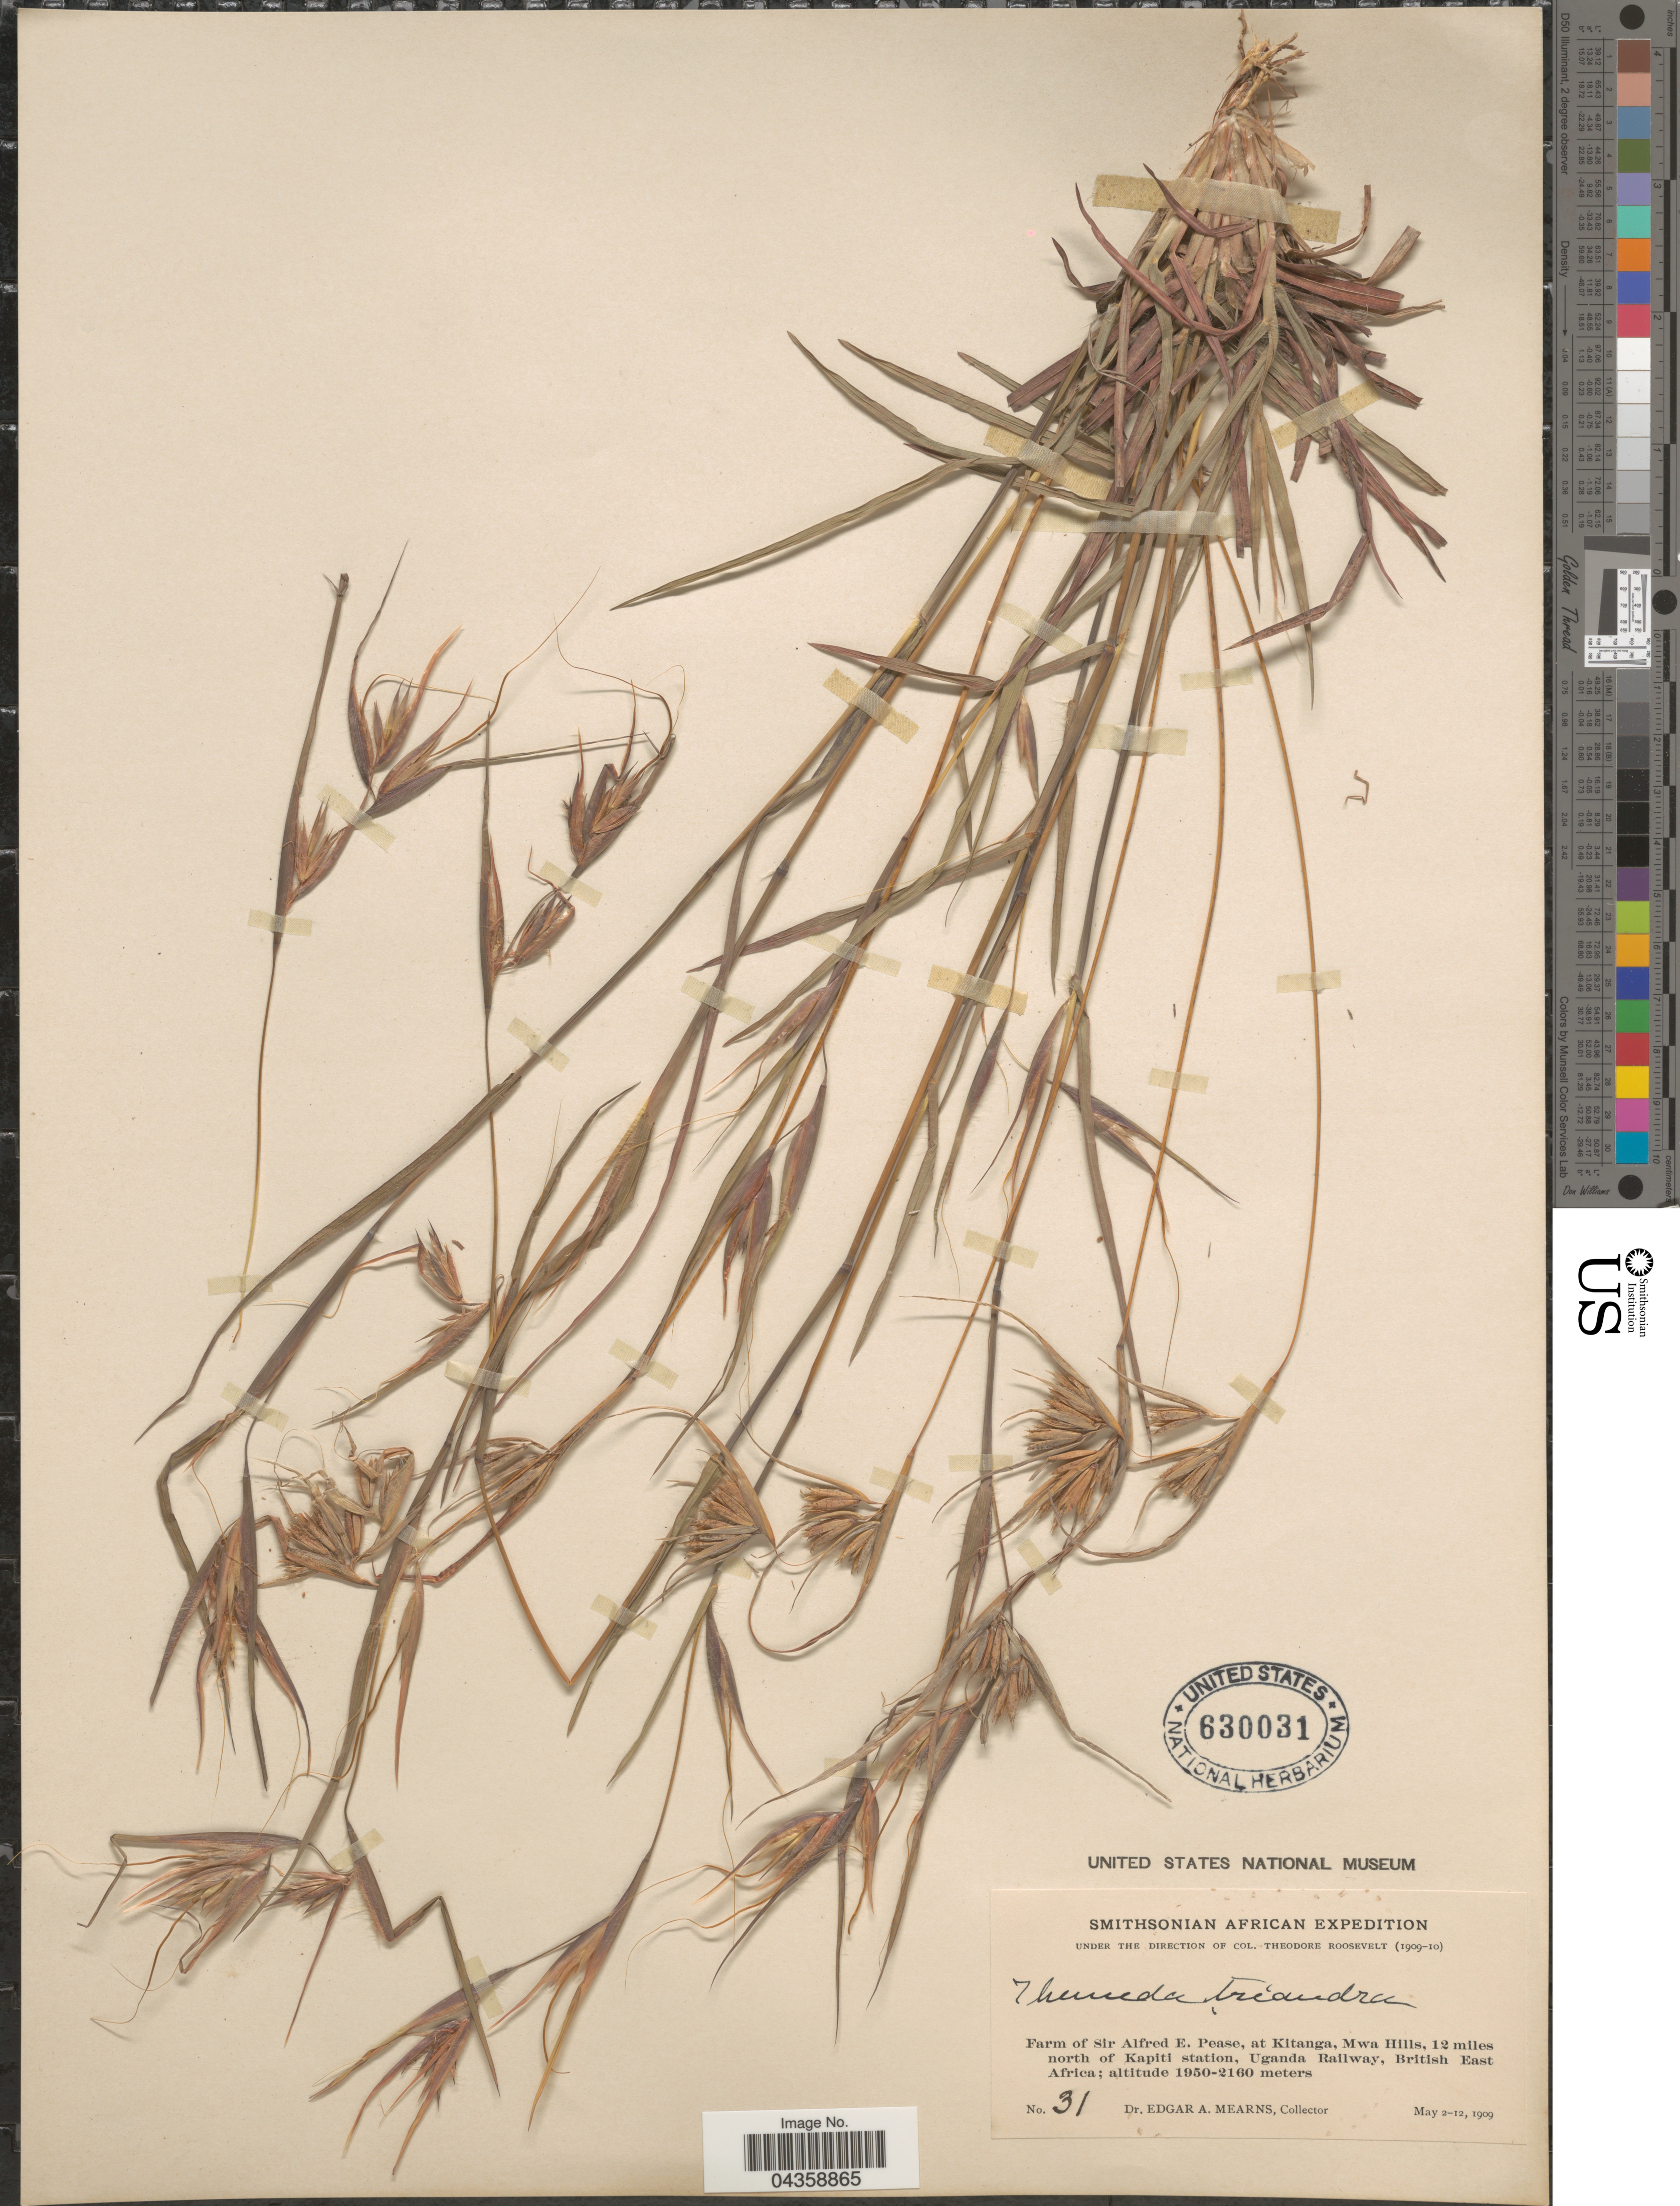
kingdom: Plantae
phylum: Tracheophyta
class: Liliopsida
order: Poales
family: Poaceae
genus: Themeda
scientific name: Themeda triandra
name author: Forssk.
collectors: E. A. Mearns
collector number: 31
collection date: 1909-05-02/1909-05-12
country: Uganda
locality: Smithsonian African Expedition. Farm of Sir Alfred E. Pease, at Kitanga, Mwa Hills, 12 miles north of Kapiti station, Uganda Railway, British East Africa.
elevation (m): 1950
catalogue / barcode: US 630031